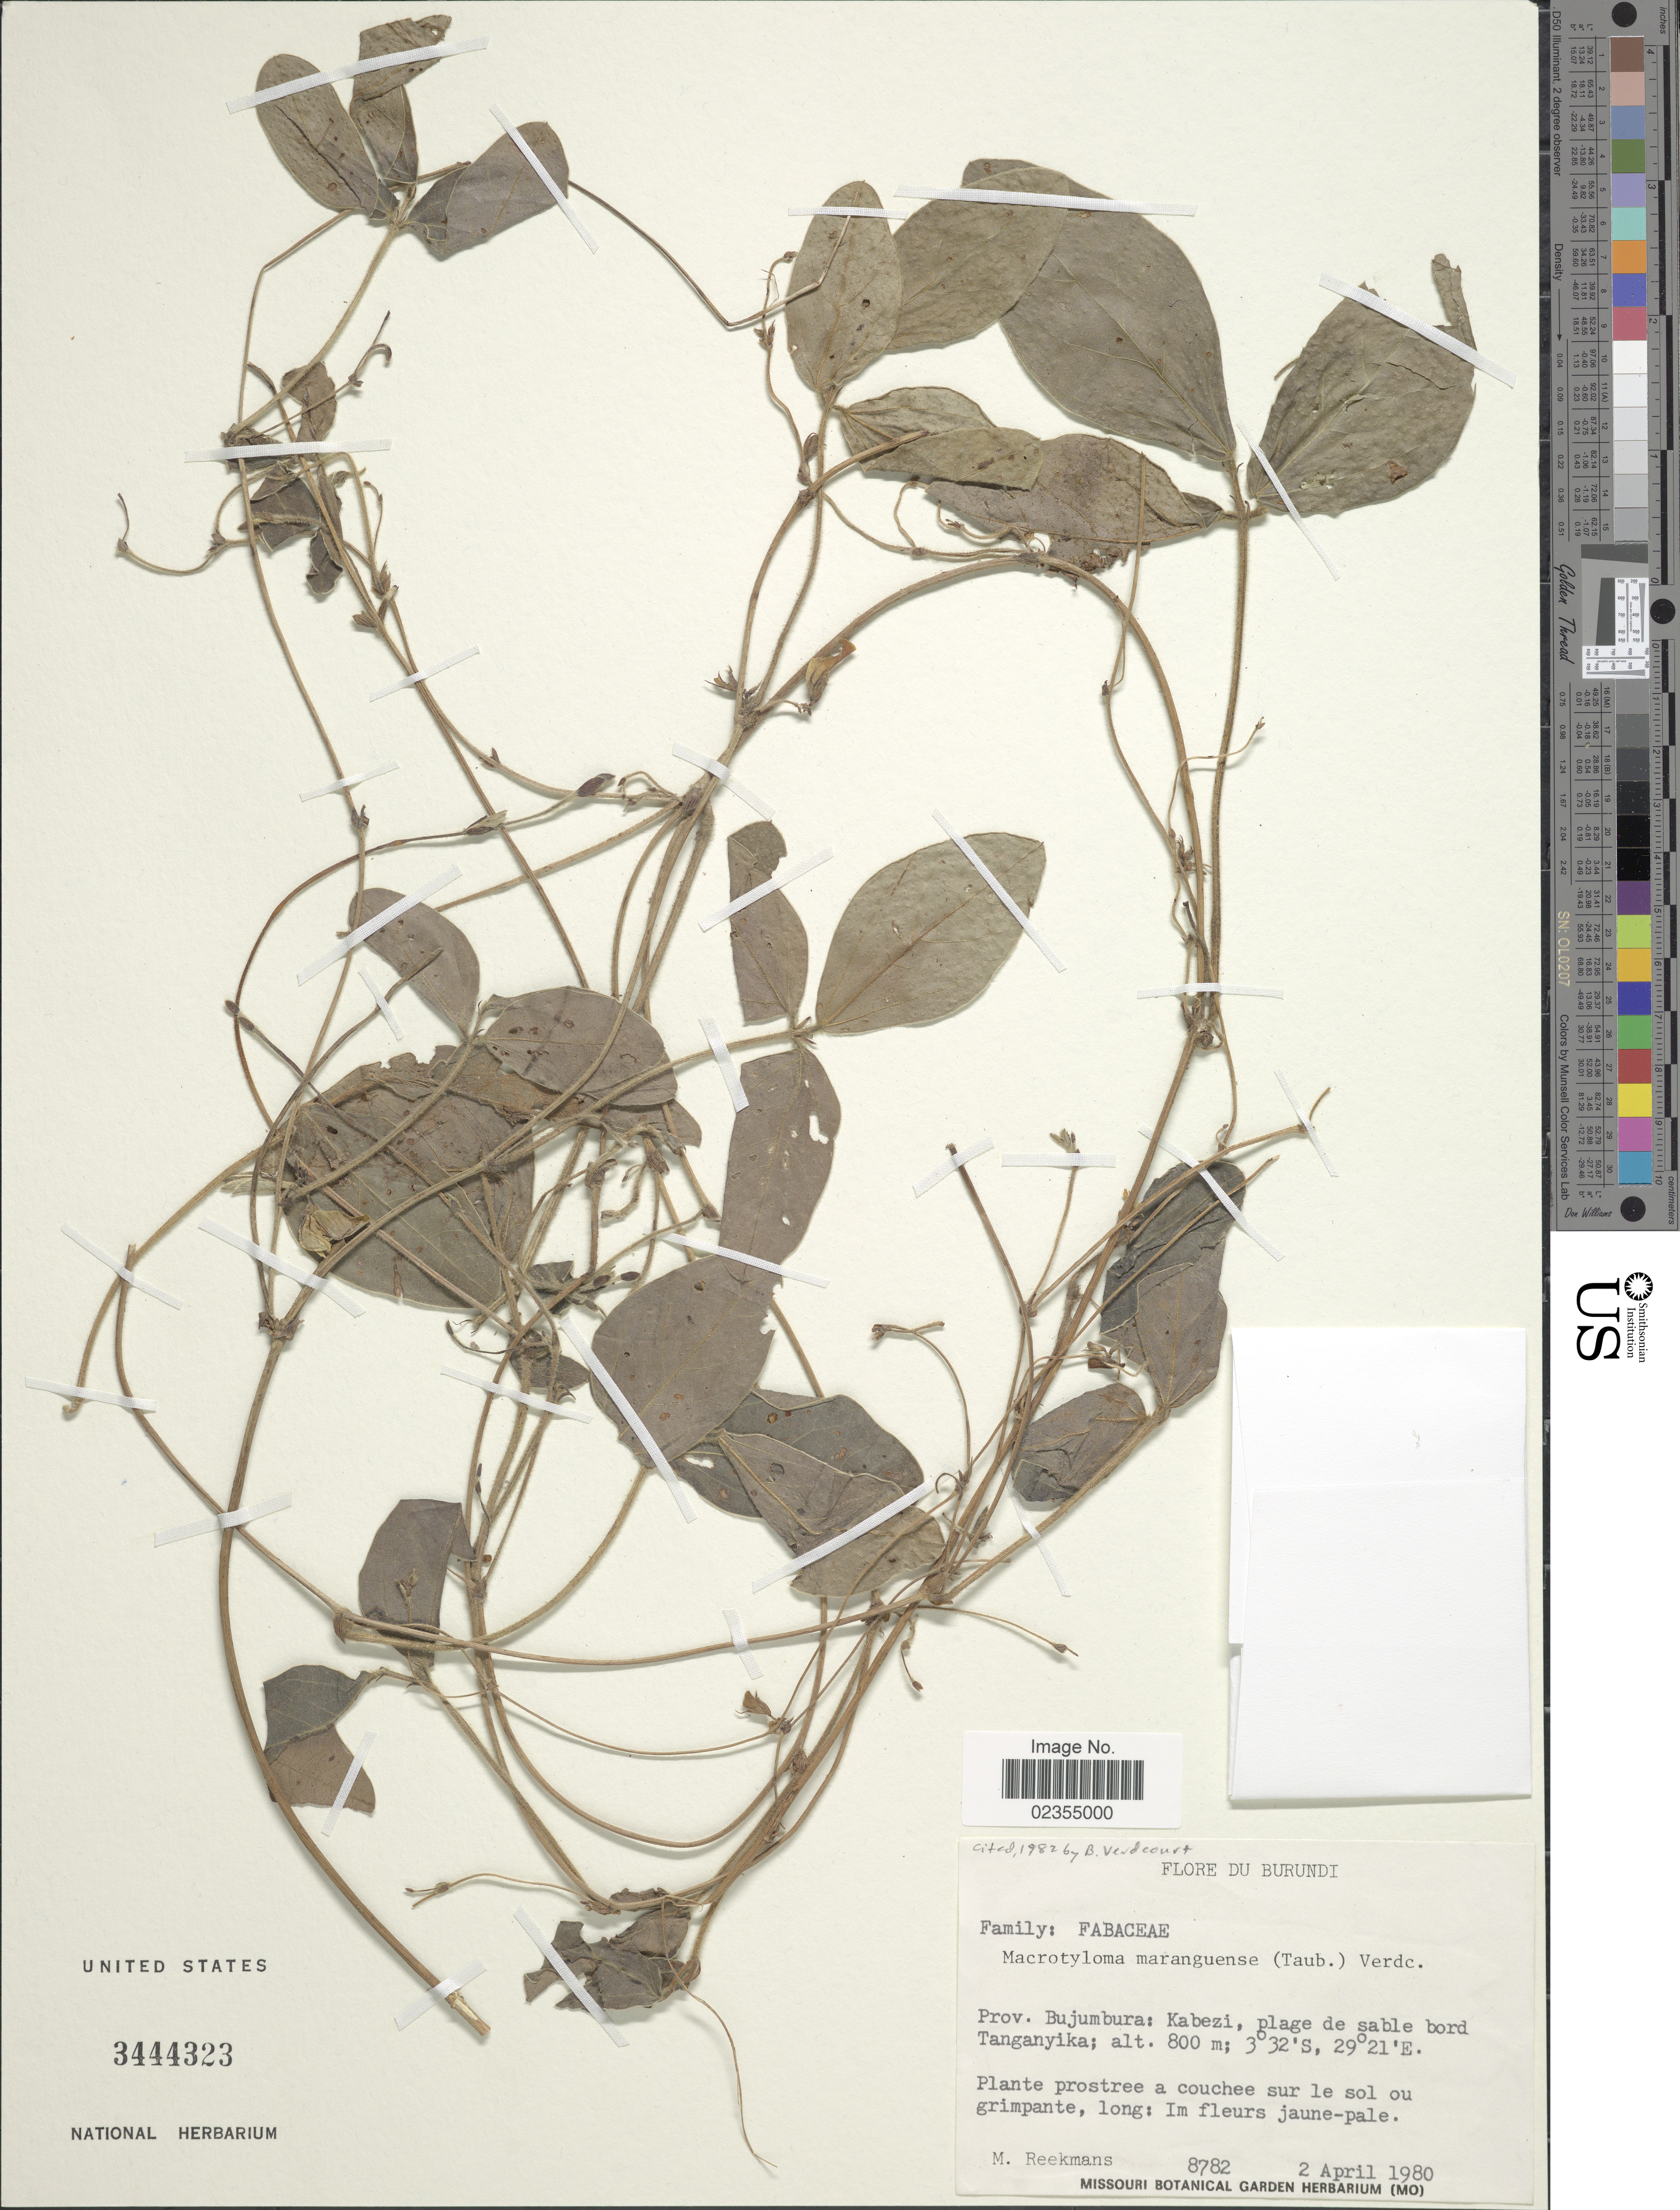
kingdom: Plantae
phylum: Tracheophyta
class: Magnoliopsida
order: Fabales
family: Fabaceae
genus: Macrotyloma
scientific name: Macrotyloma maranguense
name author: (Taub.) Verdc.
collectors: M. Reekmans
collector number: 8782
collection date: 1980-04-02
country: Burundi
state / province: Bujumura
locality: Prov. Bujumbura: Kabezi, plage de sable bord Tanganyika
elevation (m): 800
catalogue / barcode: US 3444323